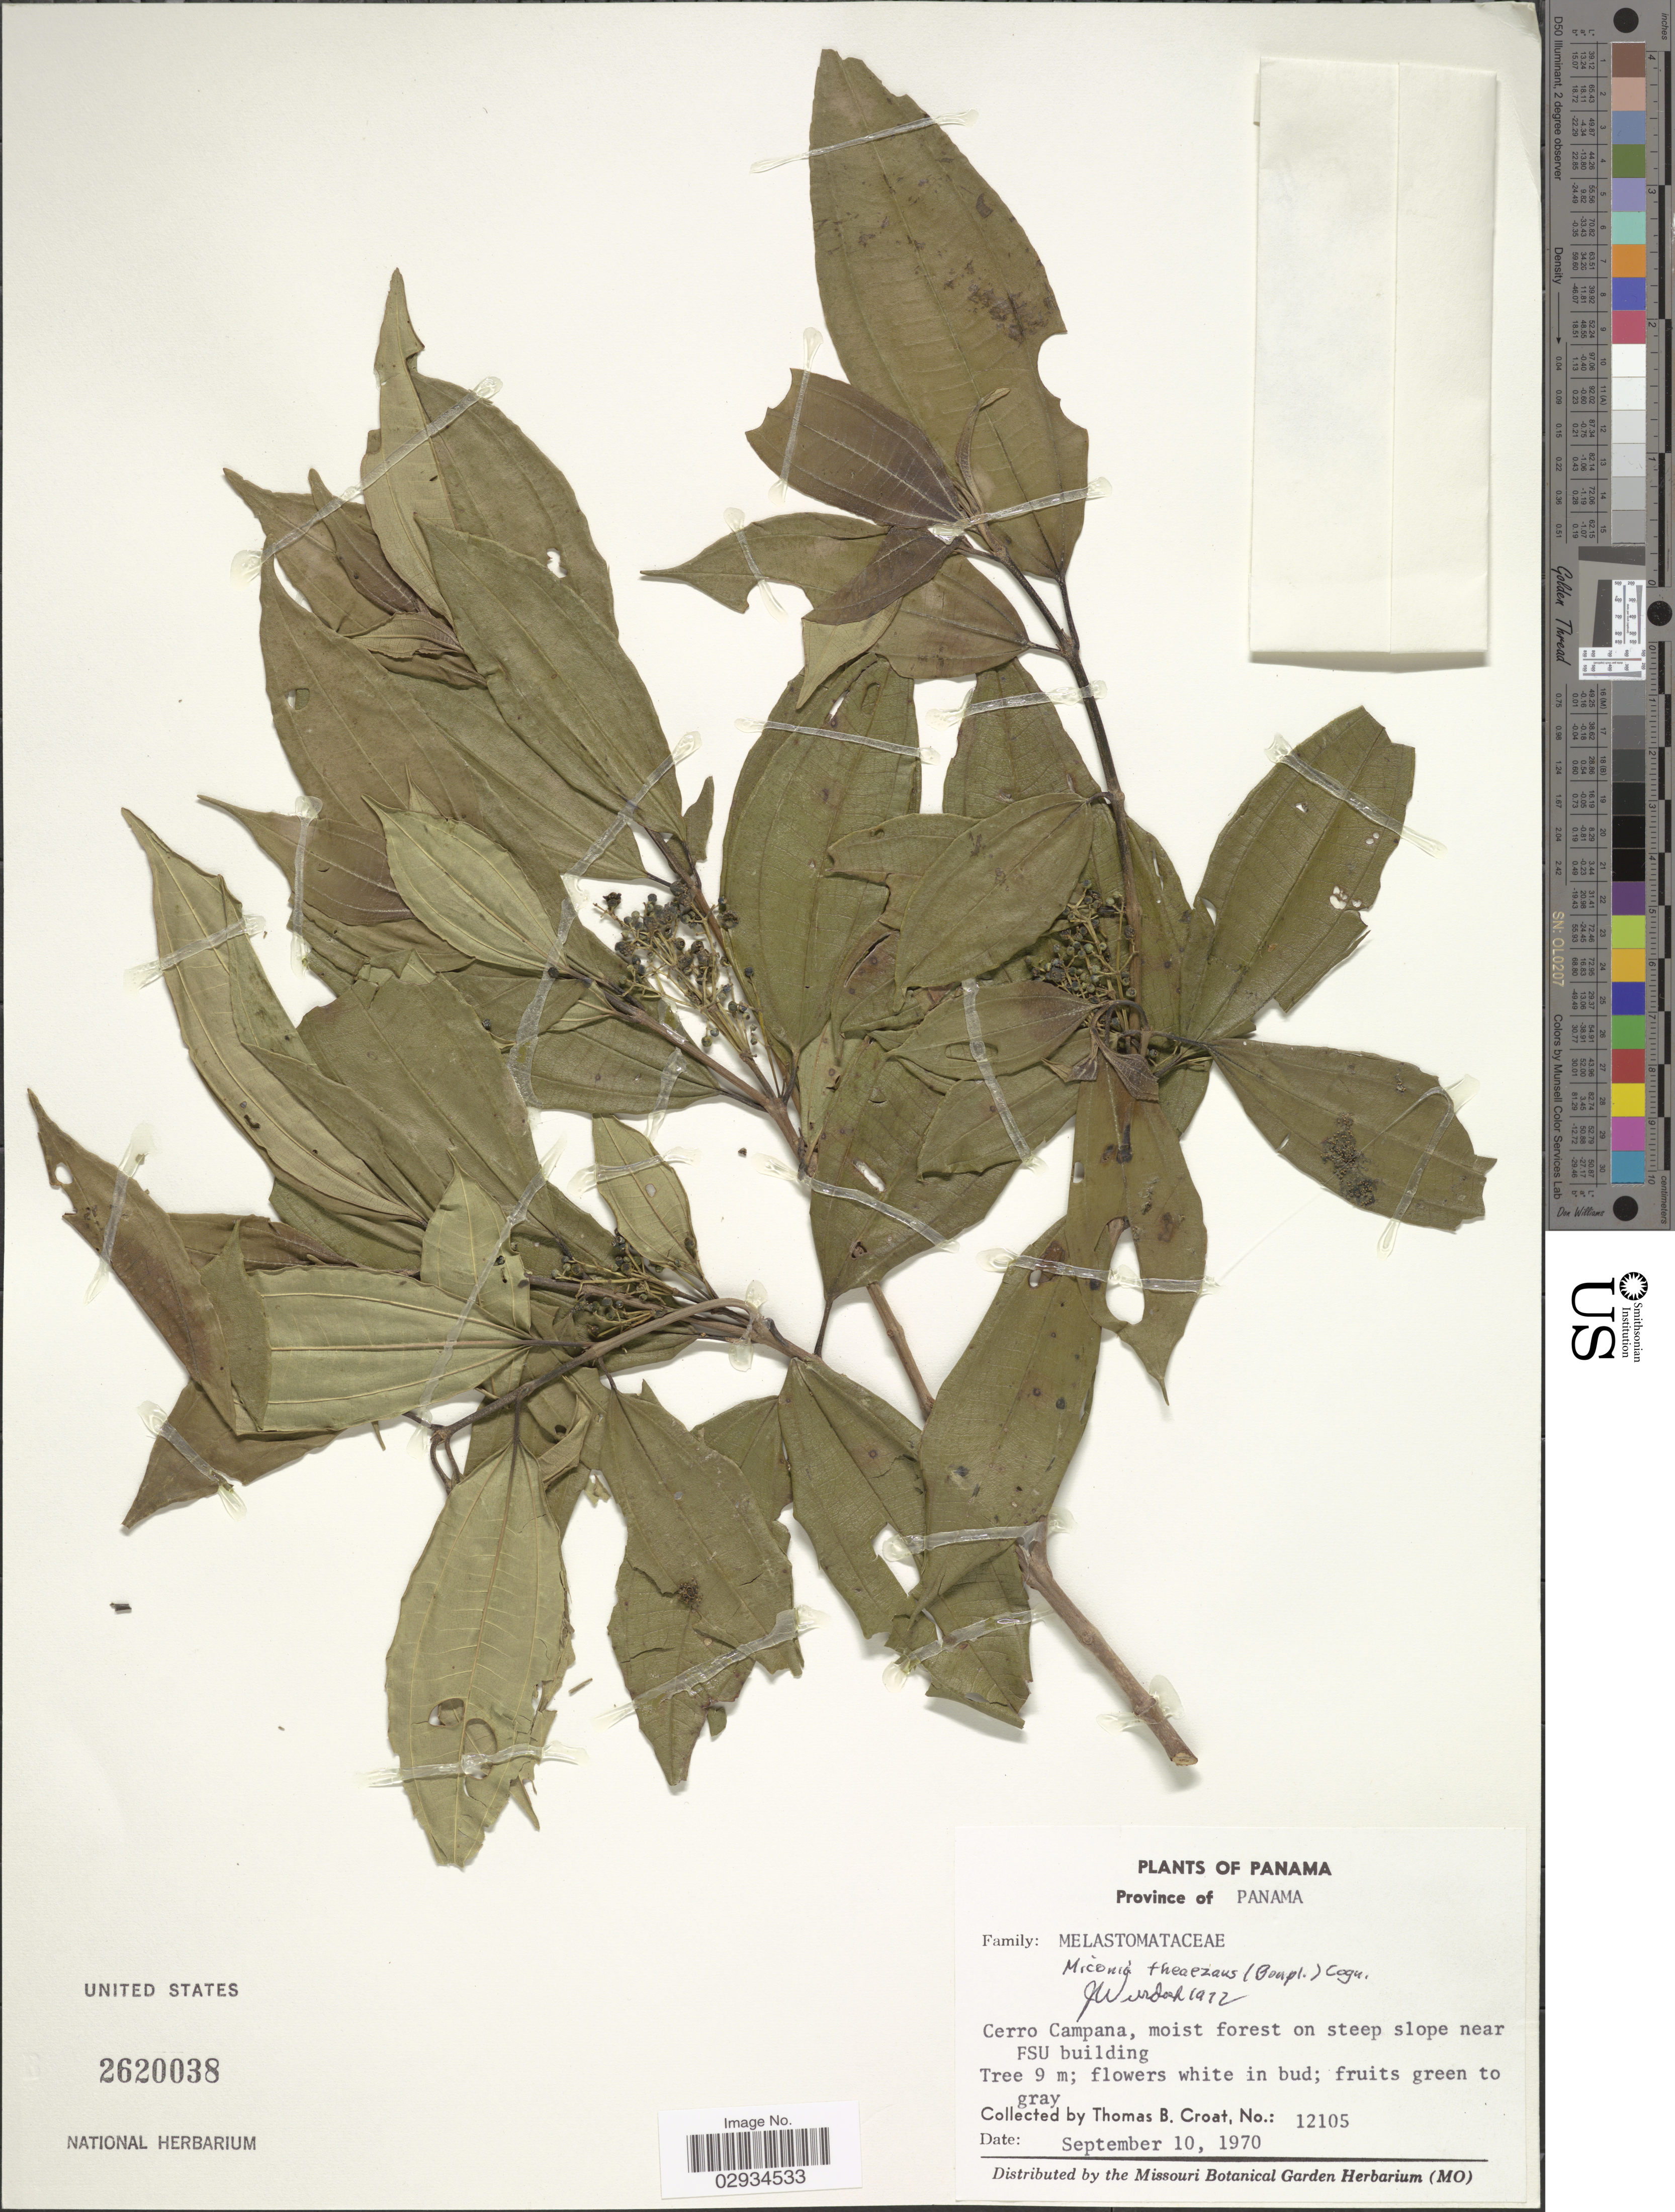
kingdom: Plantae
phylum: Tracheophyta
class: Magnoliopsida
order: Myrtales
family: Melastomataceae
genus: Miconia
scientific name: Miconia theizans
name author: (Bonpl.) Cogn.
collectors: T. B. Croat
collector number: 12105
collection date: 1970-09-10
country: Panama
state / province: Panamá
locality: Cerro Campana, moist forest on steep slope near FSU building.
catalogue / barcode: US 2620038